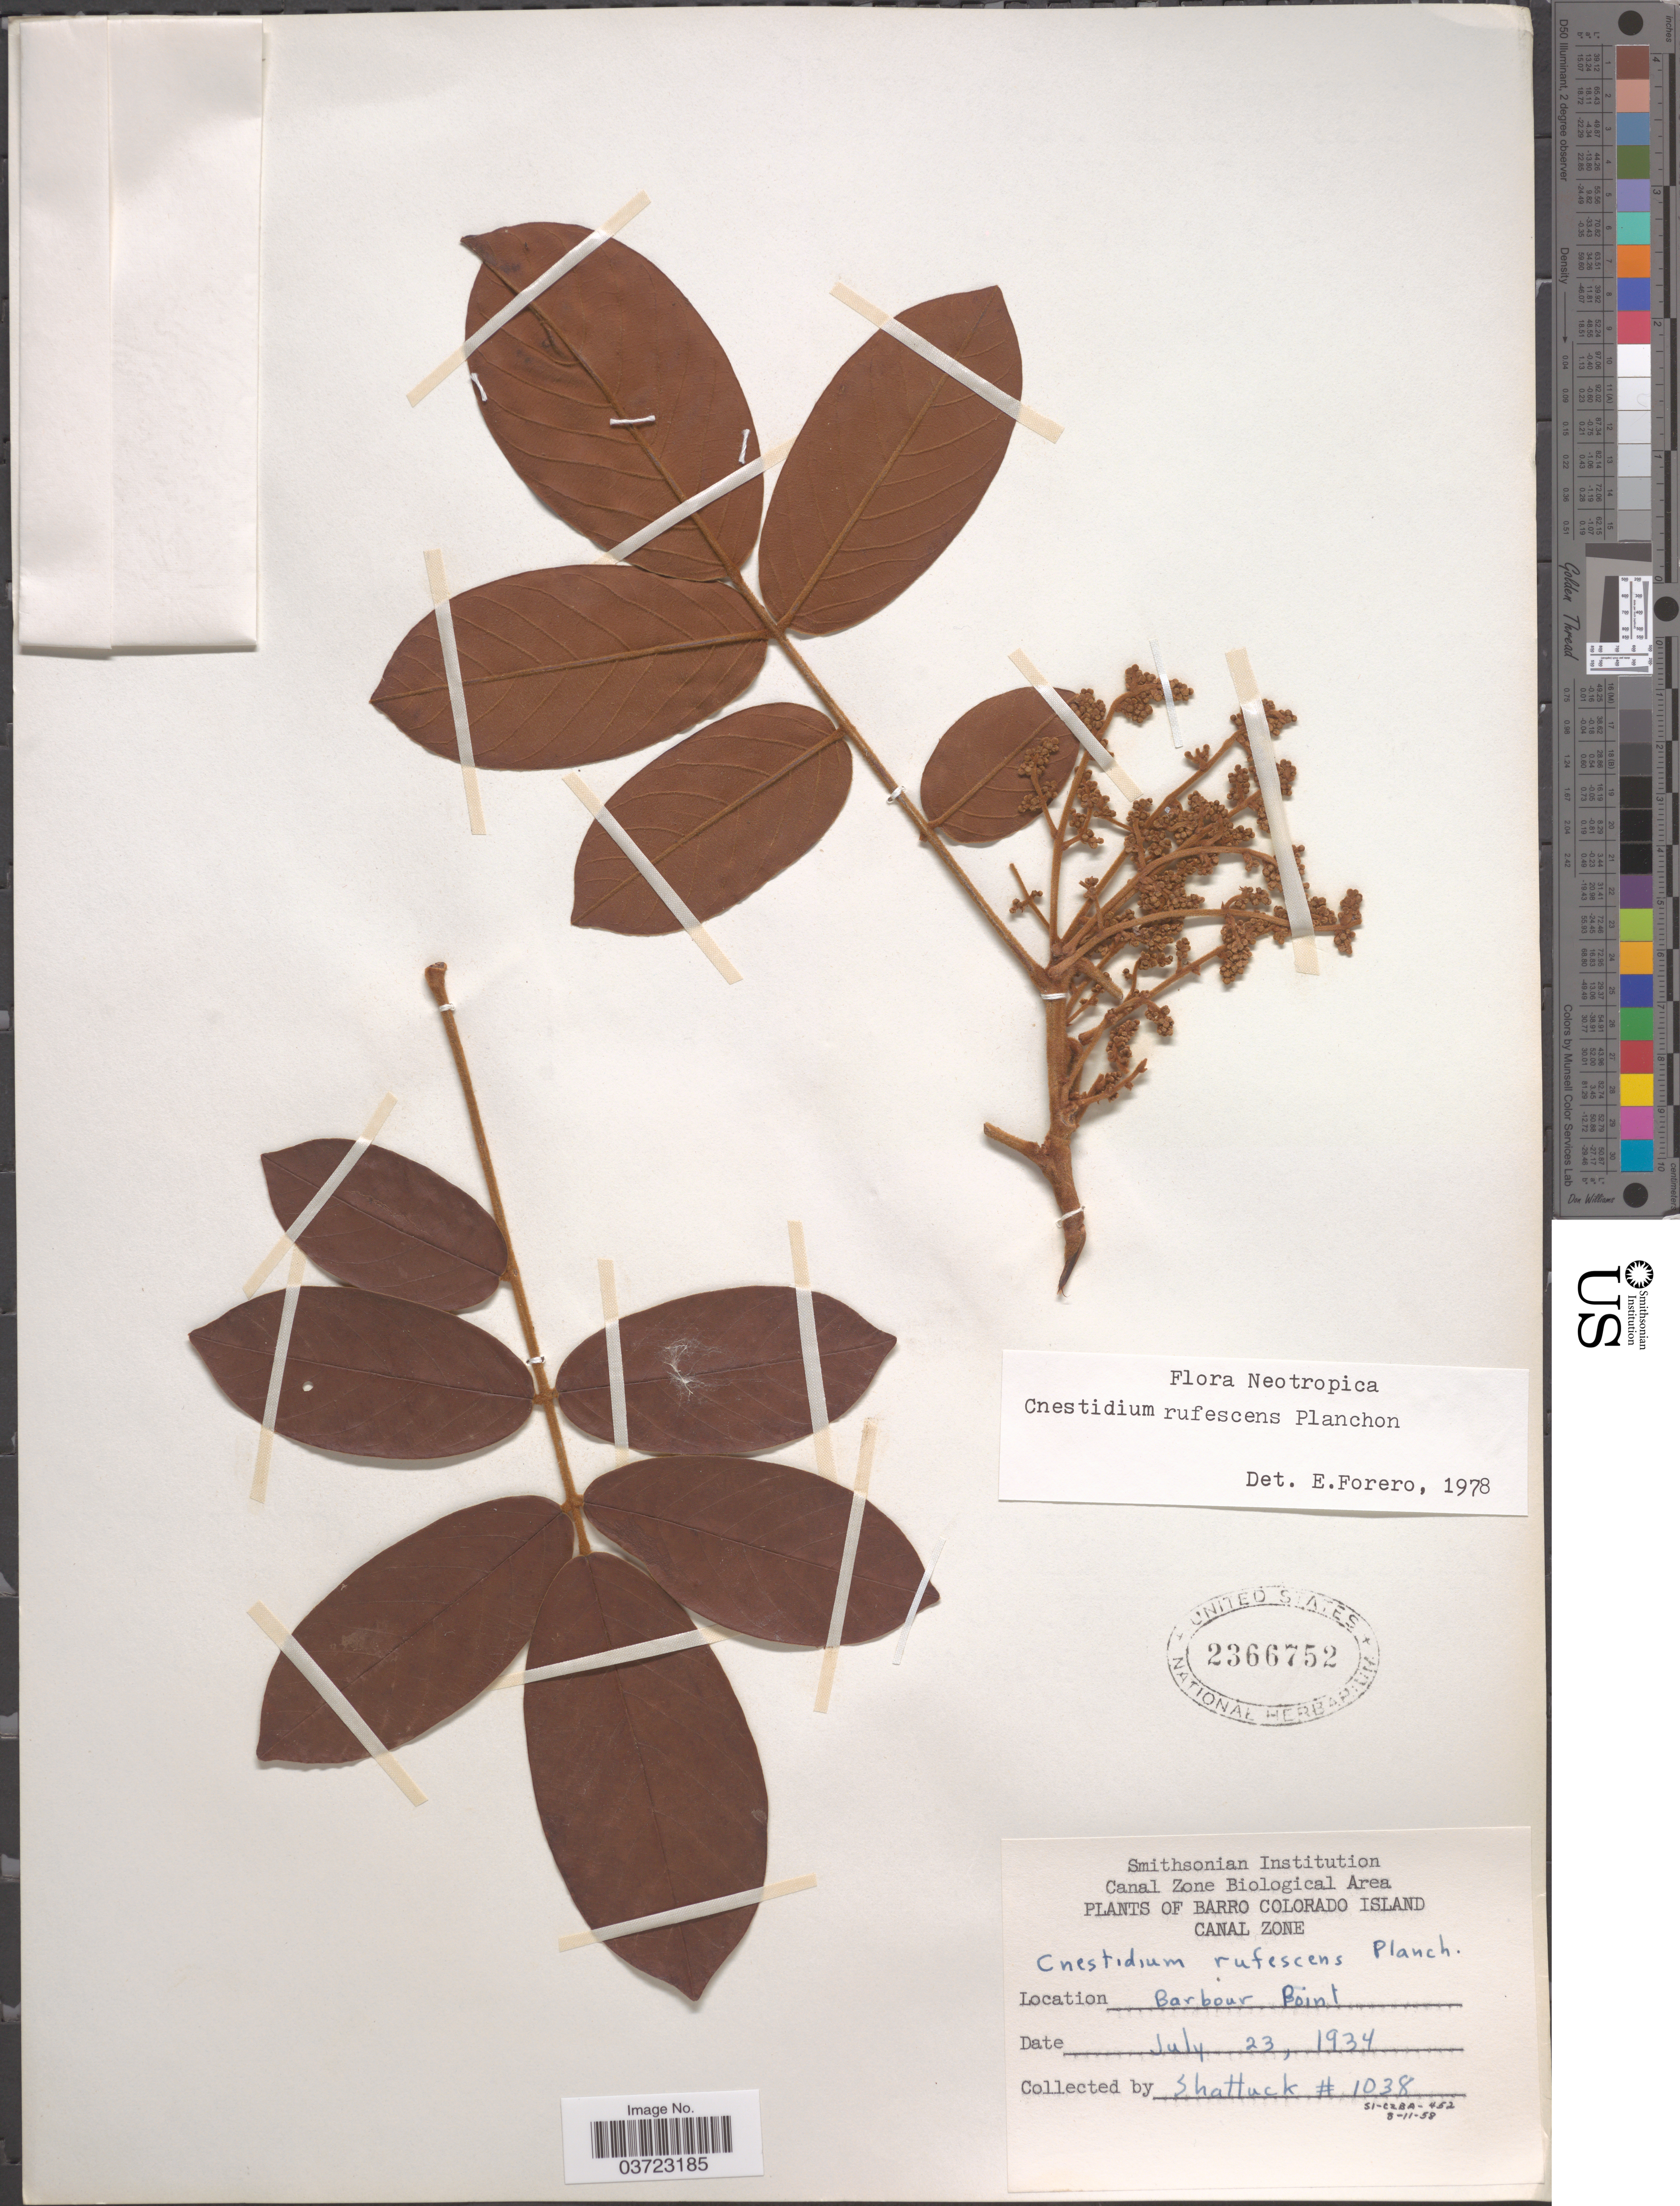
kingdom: Plantae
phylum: Tracheophyta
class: Magnoliopsida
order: Oxalidales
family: Connaraceae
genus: Cnestidium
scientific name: Cnestidium rufescens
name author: Planch.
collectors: Shattuck, --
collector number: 1038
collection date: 1934-07-23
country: Panama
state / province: Panamá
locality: Barro Colorado Island, Canal Zone. Barbour Point.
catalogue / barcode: US 2366752